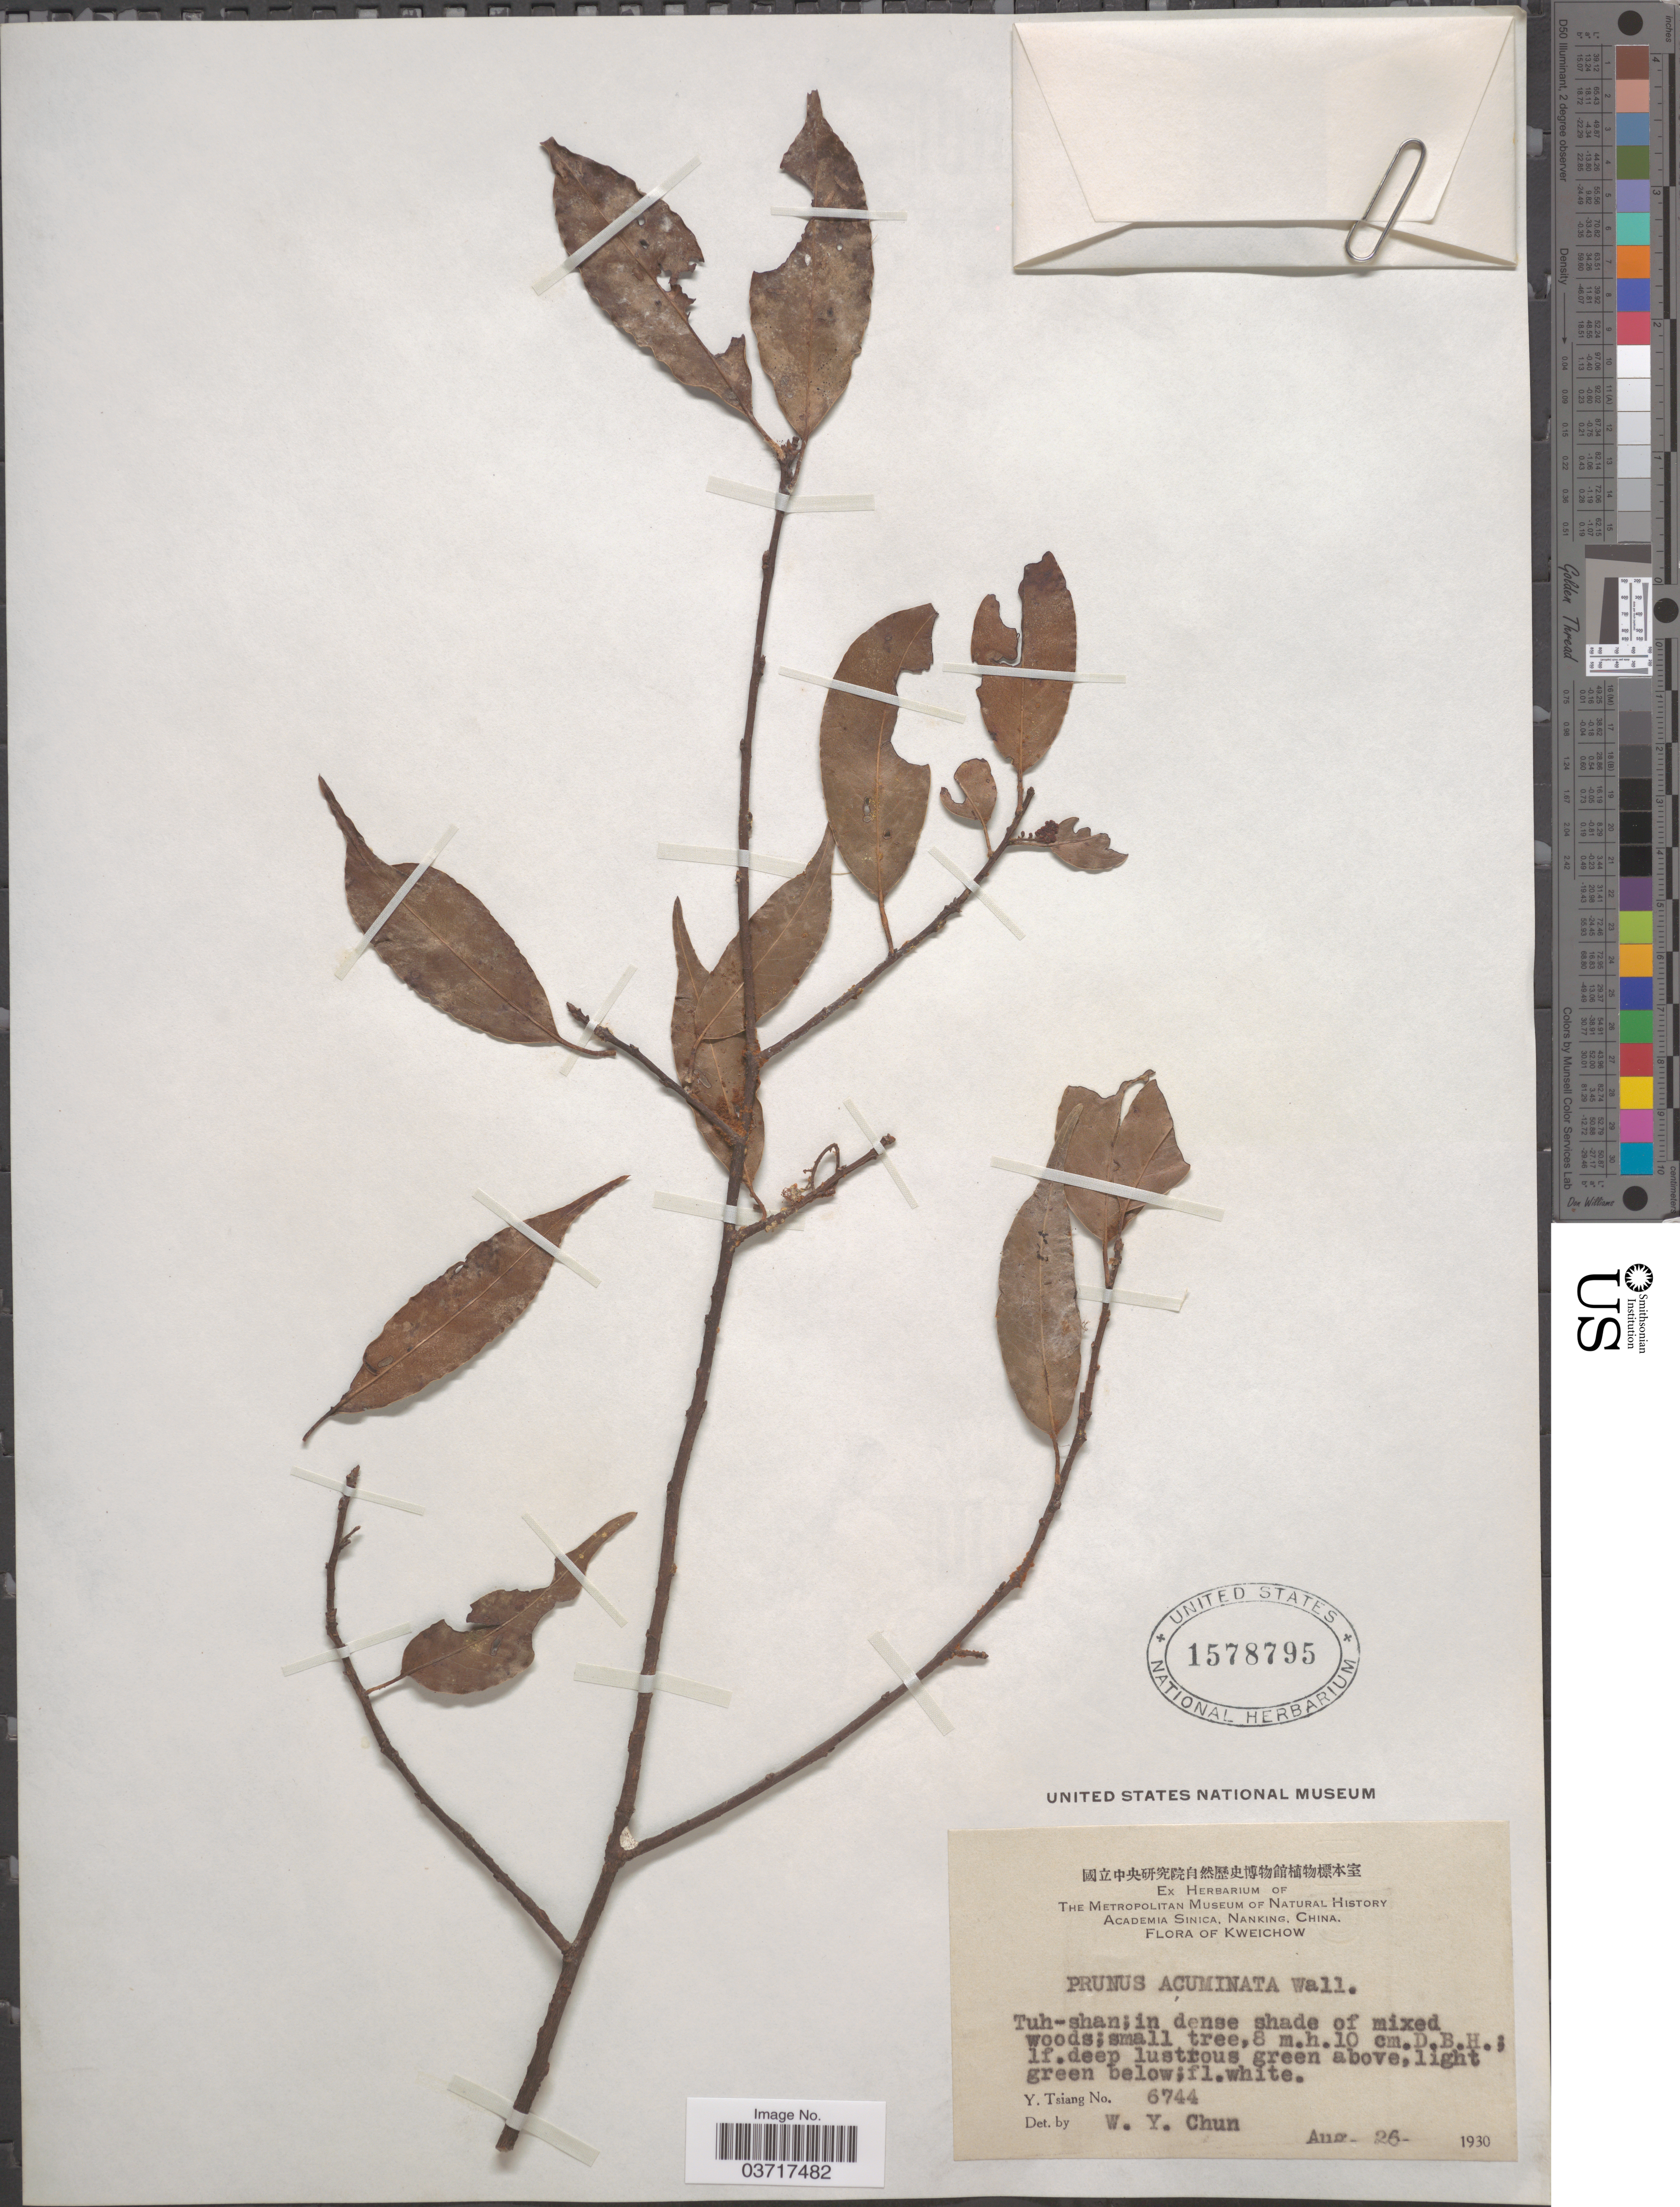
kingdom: Plantae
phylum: Tracheophyta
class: Magnoliopsida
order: Rosales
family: Rosaceae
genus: Prunus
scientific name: Prunus acuminata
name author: Michx.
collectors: Y. Tsiang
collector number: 6744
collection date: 1930-08-26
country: China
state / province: Guizhou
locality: Kweichow.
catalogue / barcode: US 1578795